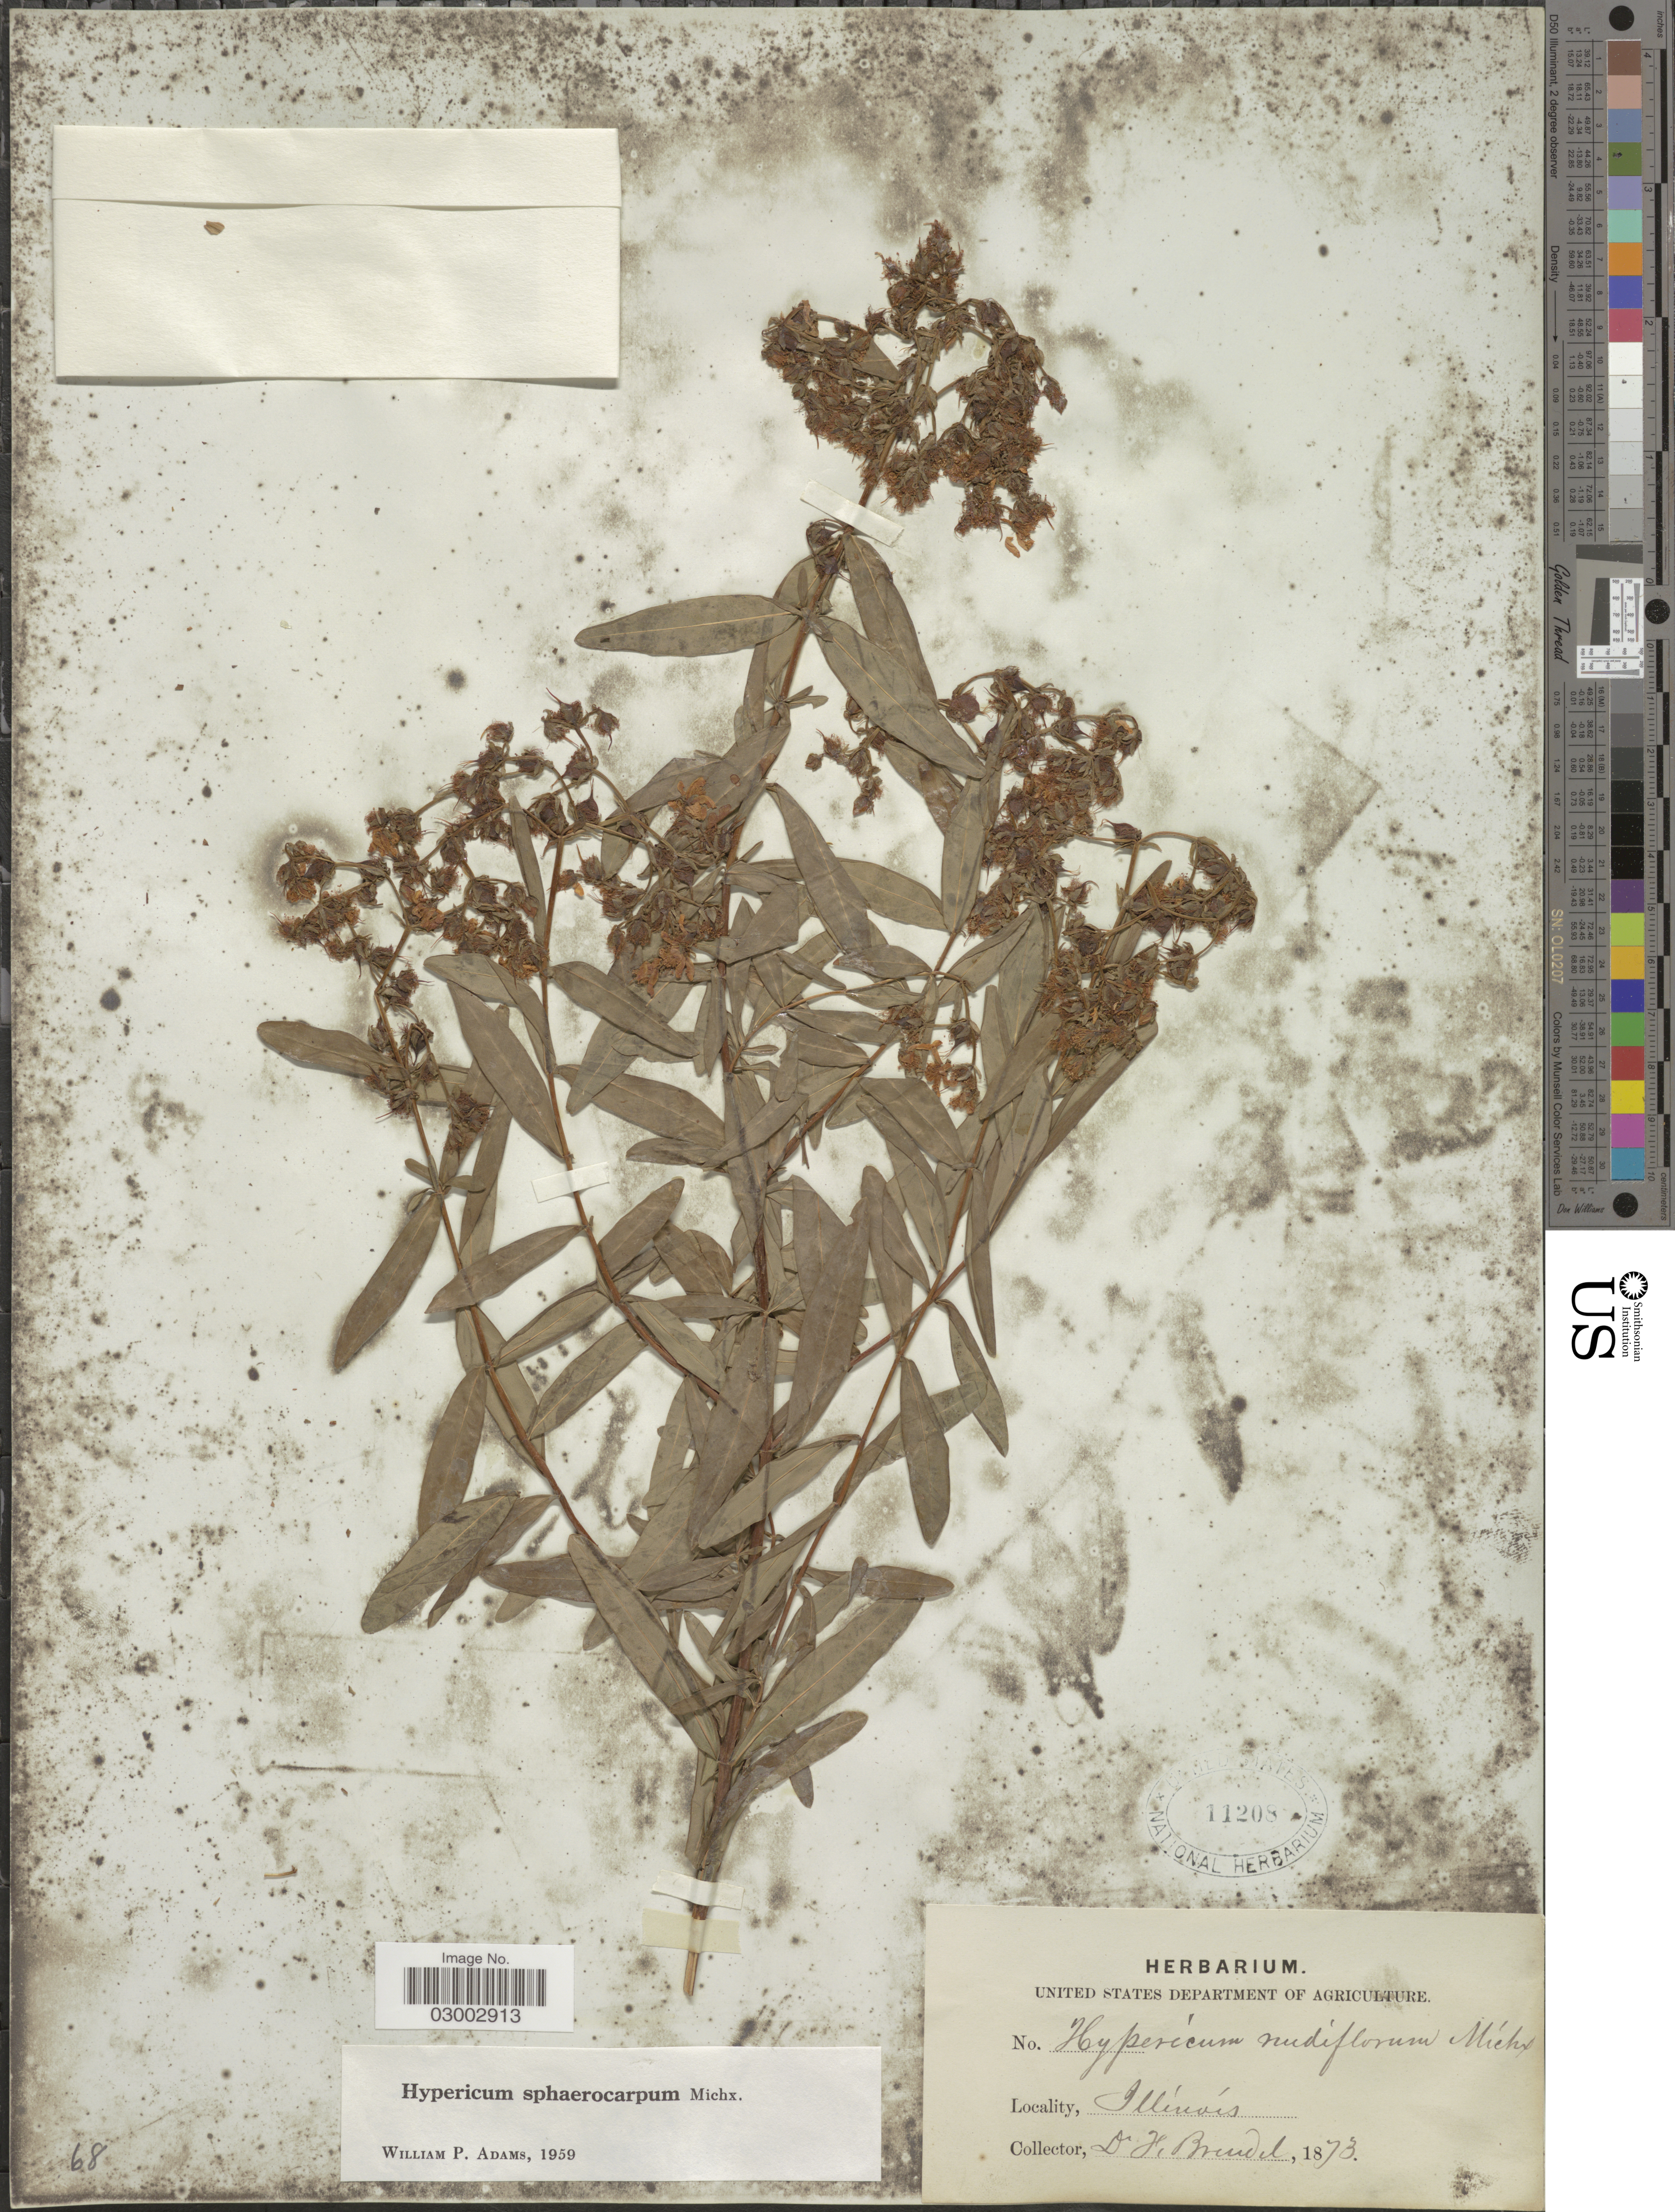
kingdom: Plantae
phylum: Tracheophyta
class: Magnoliopsida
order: Malpighiales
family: Hypericaceae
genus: Hypericum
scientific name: Hypericum sphaerocarpum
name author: Michx.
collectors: F. Brendel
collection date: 1873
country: United States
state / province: Illinois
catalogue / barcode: US 11208